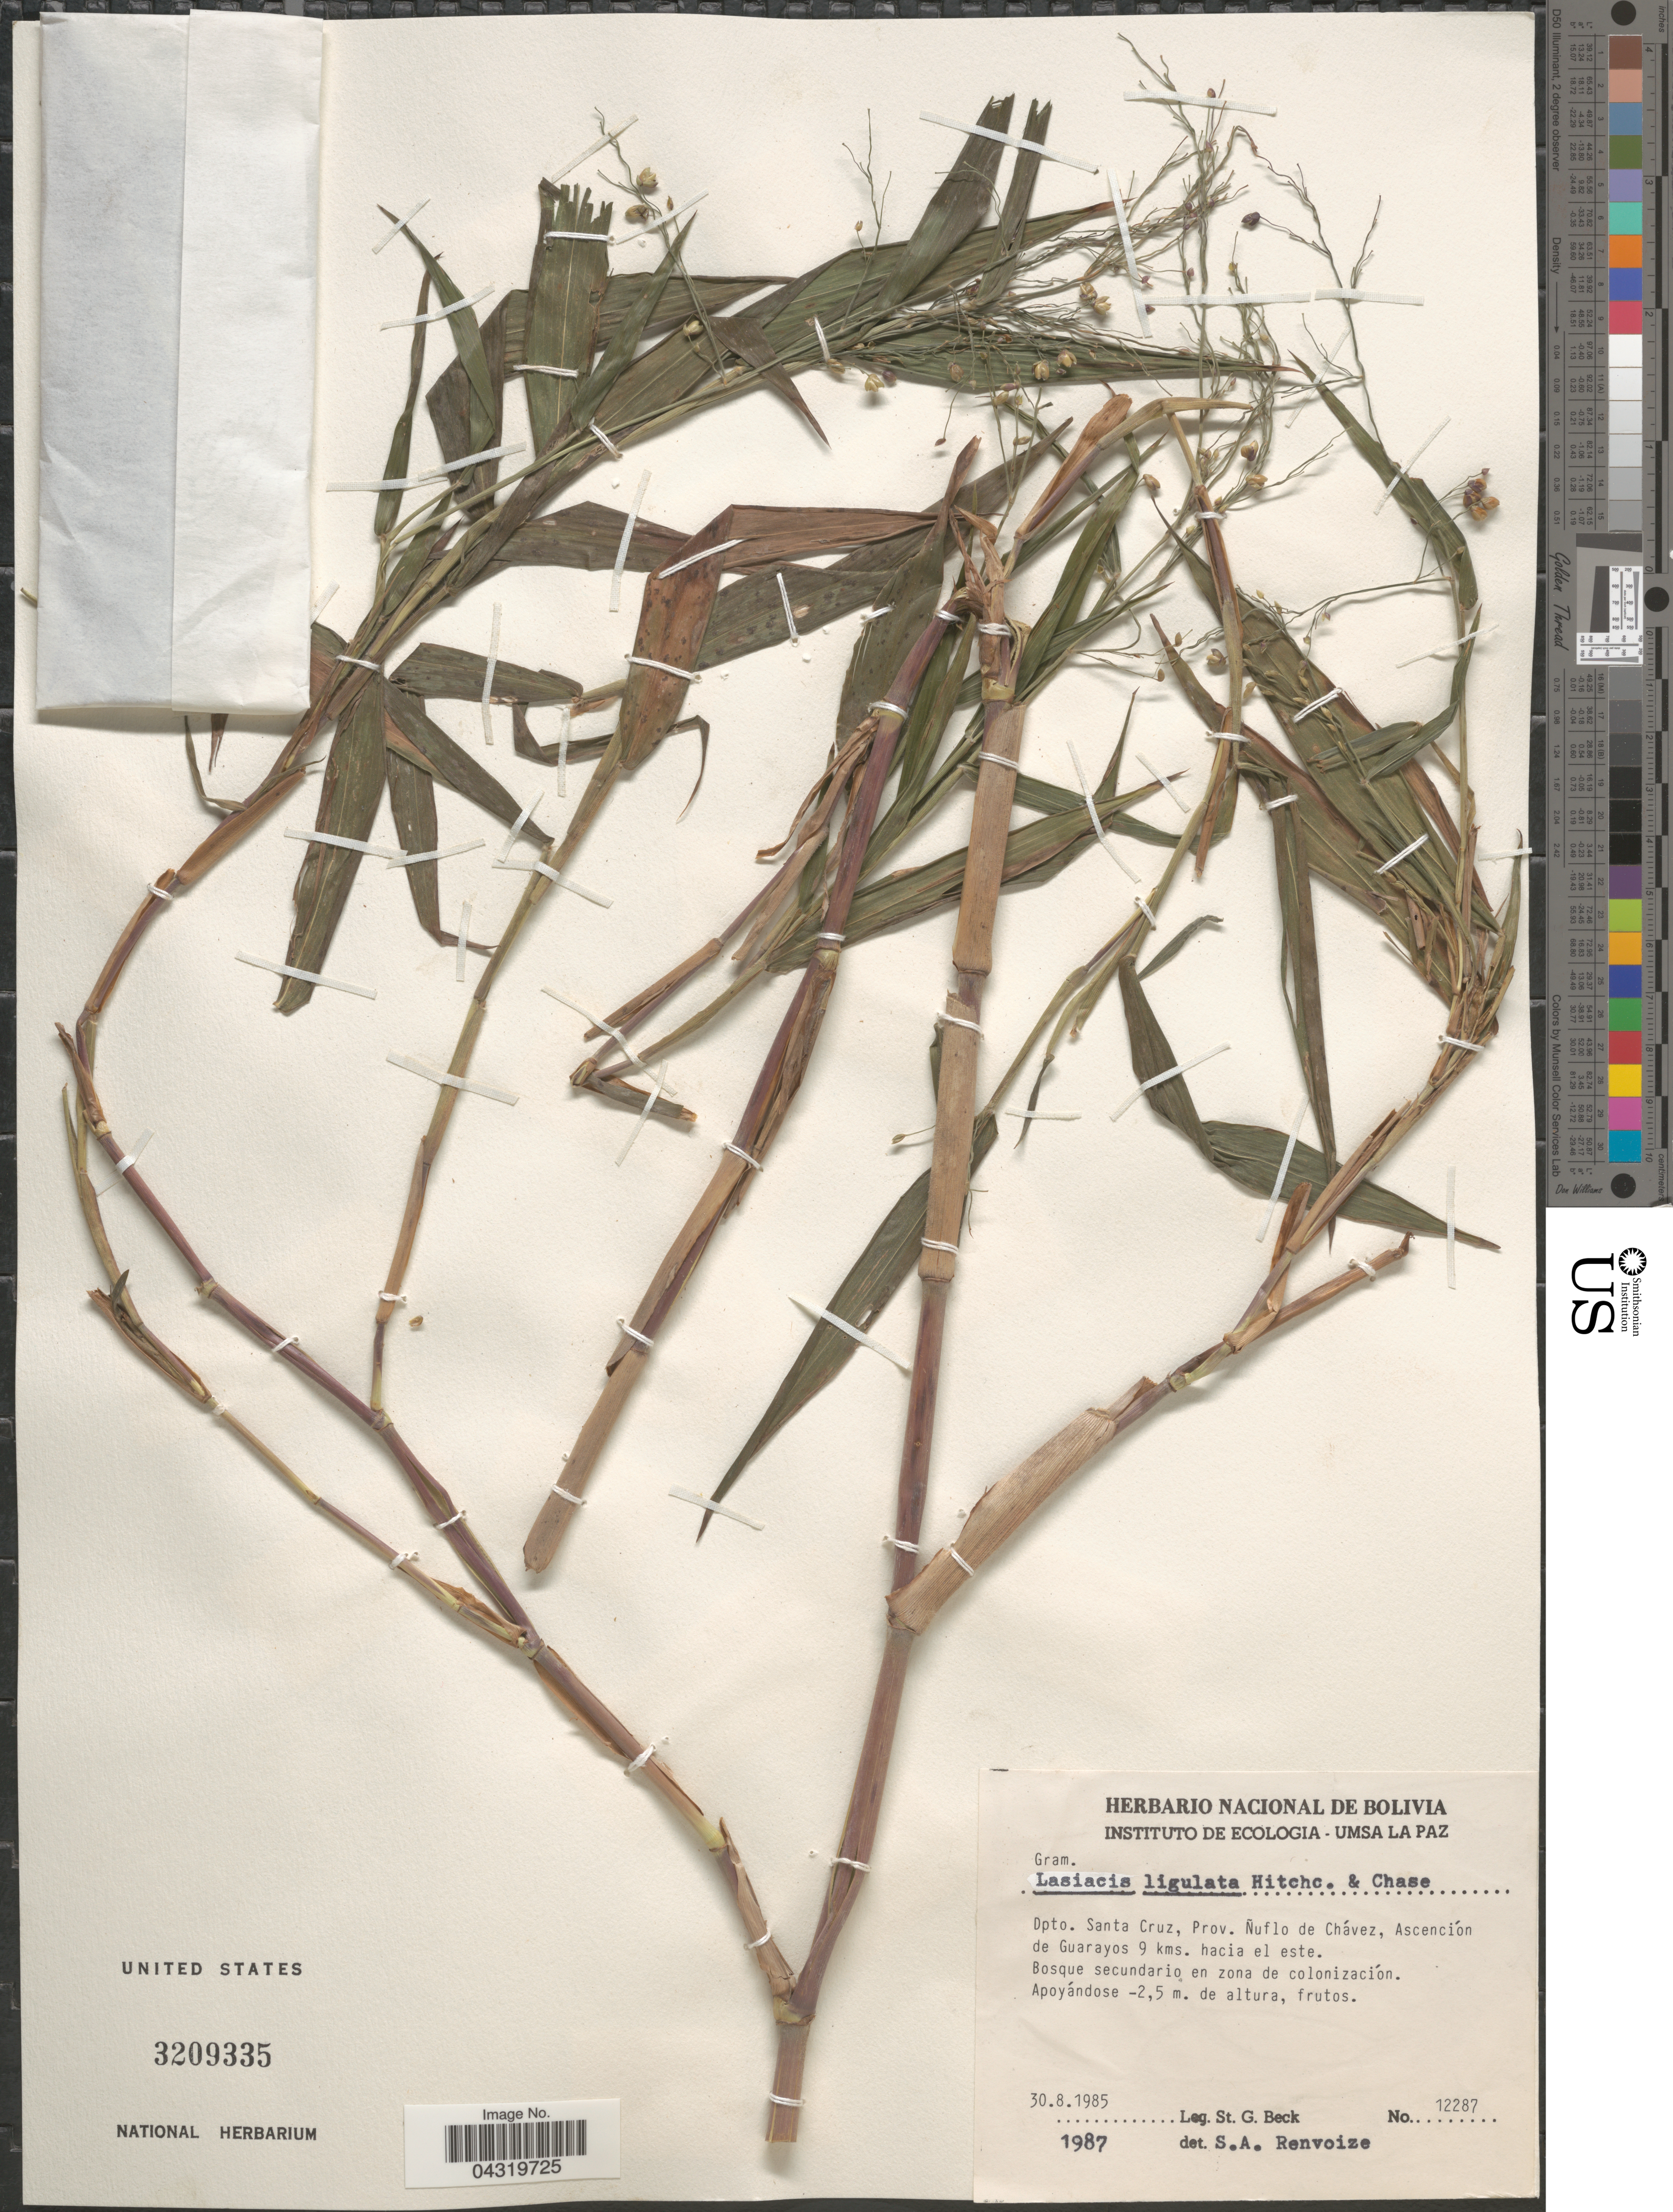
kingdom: Plantae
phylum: Tracheophyta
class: Liliopsida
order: Poales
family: Poaceae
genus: Lasiacis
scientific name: Lasiacis ligulata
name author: Hitchc. & Chase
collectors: S. G. Beck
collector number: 12287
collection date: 1985-08-30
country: Bolivia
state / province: Santa Cruz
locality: Dpto. Santa Cruz, Prov. Nuflo de Chávez, Ascención de Guarayos 9 kms. hacia el este.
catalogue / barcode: US 3209335